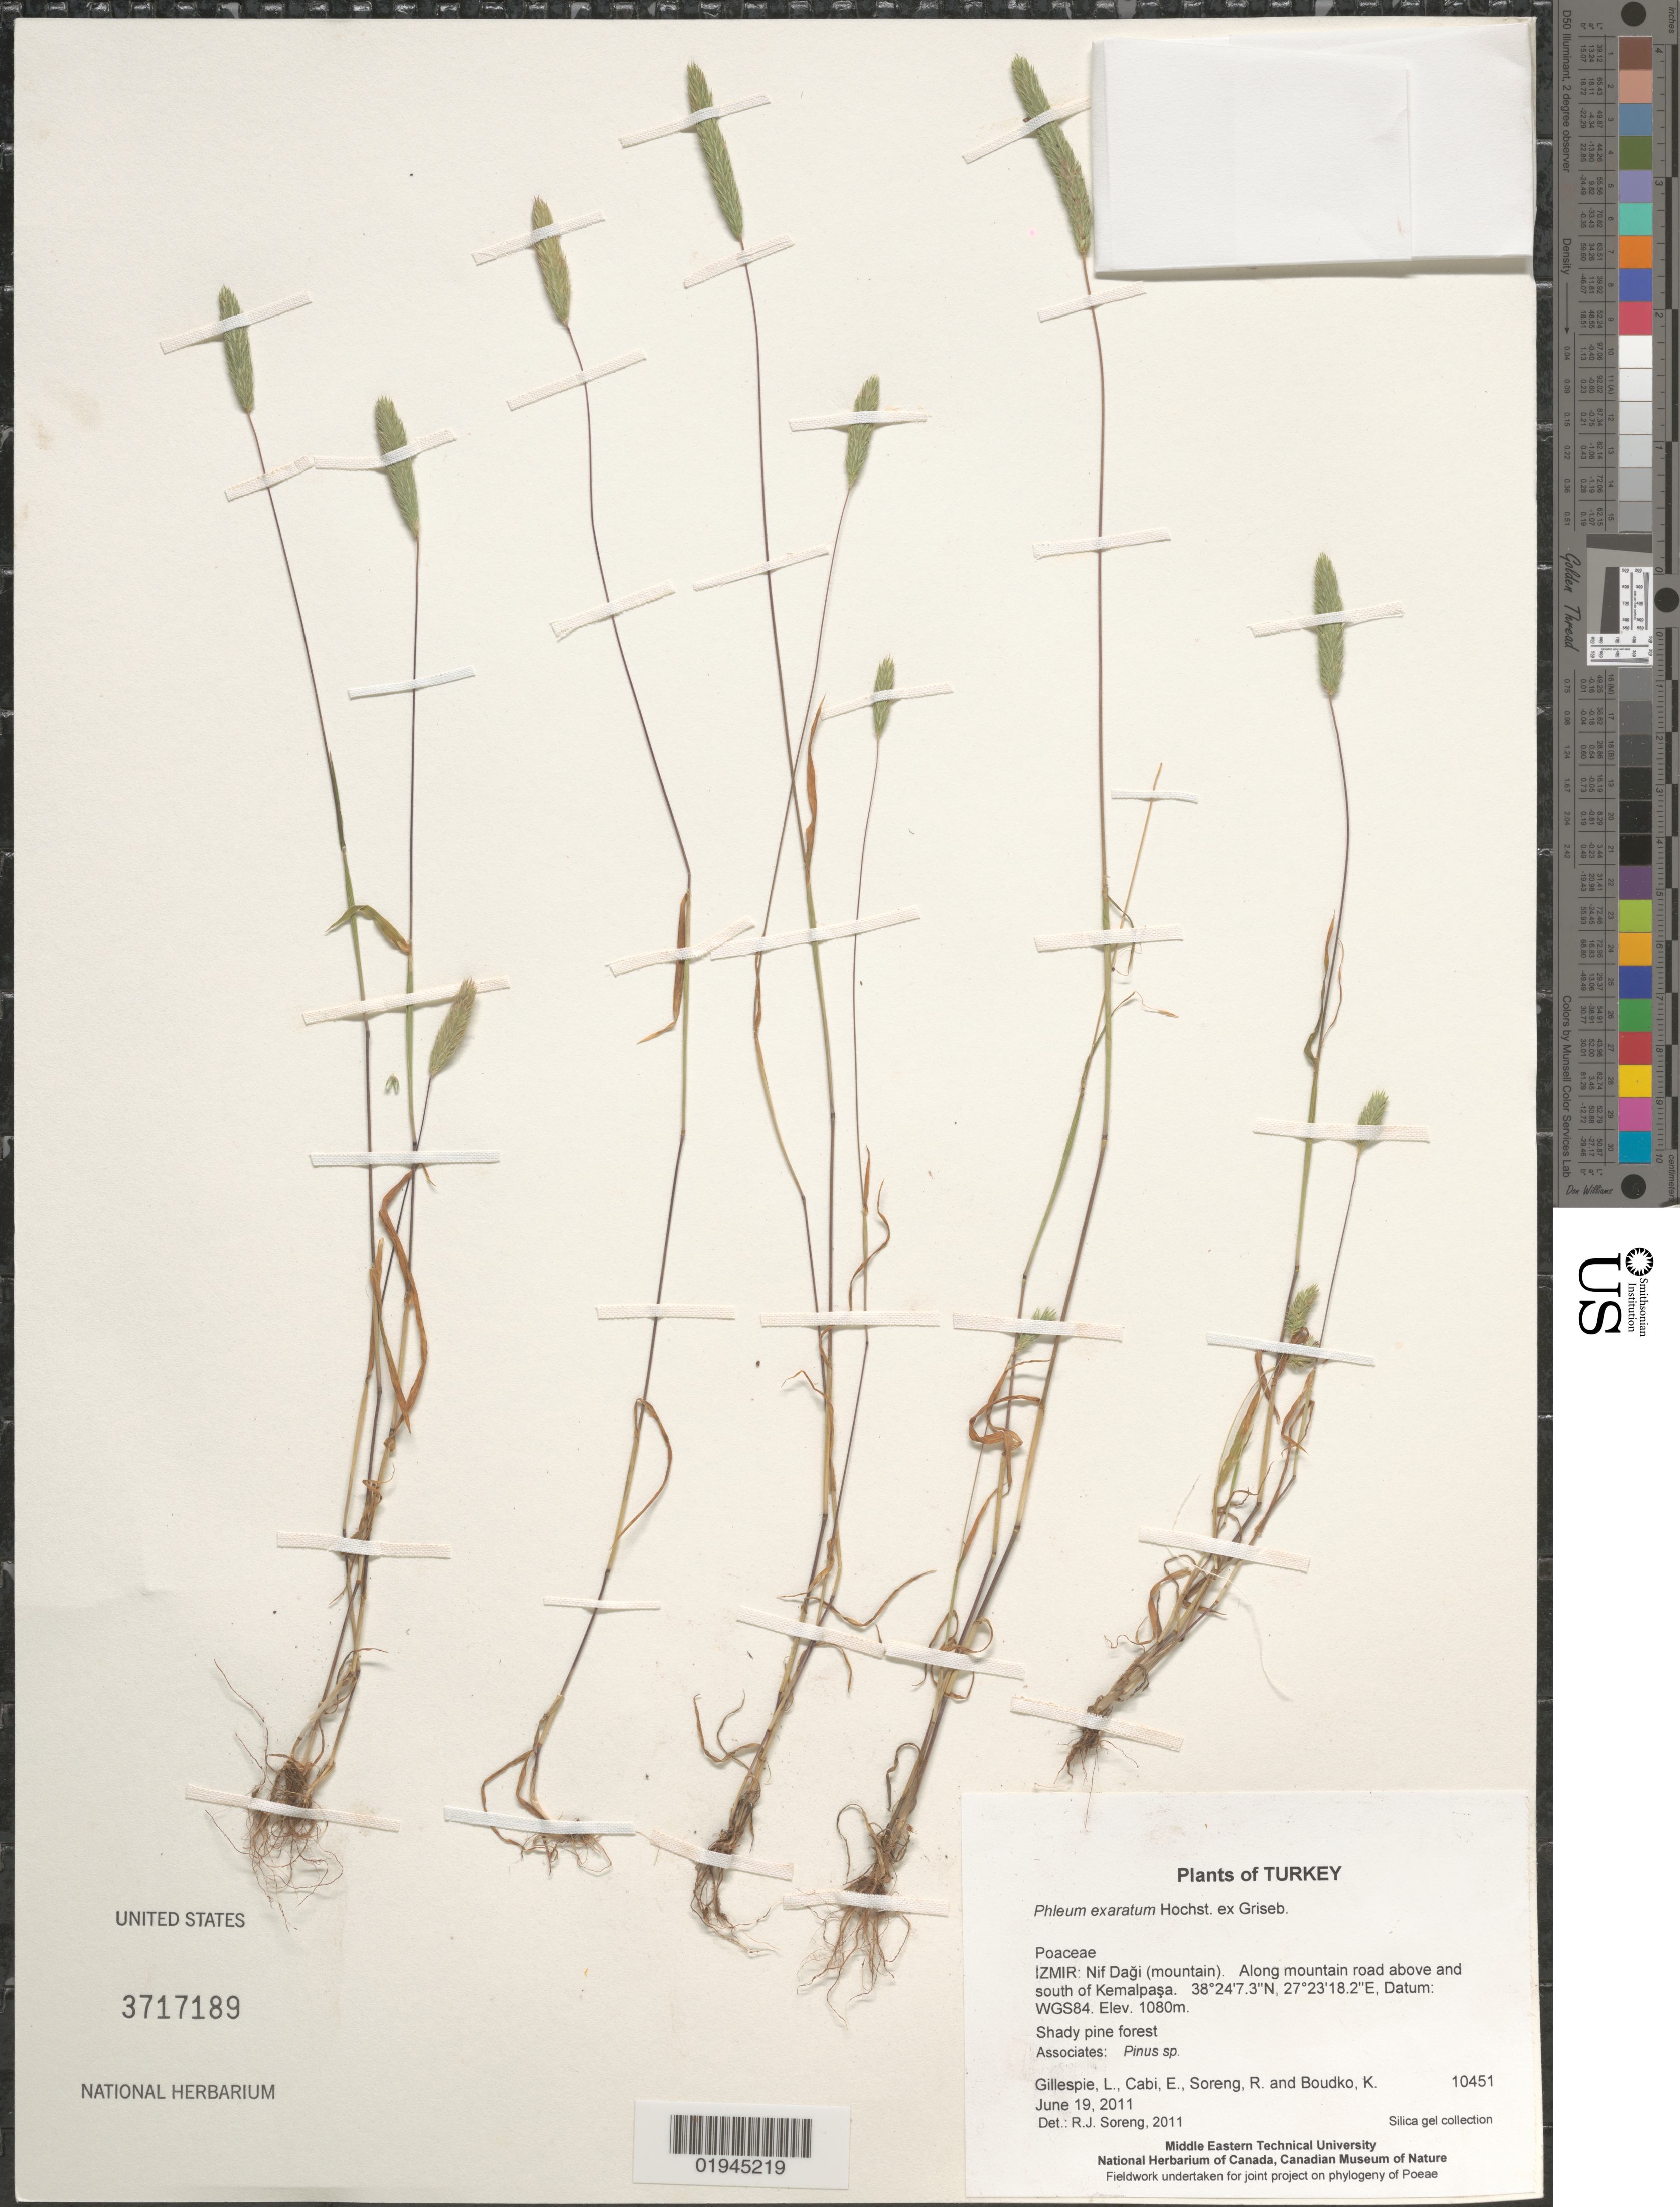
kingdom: Plantae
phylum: Tracheophyta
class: Liliopsida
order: Poales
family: Poaceae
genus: Phleum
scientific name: Phleum exaratum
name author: Hochst. ex Griseb.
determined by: Soreng, Robert J., Research Associate (BOT), Smithsonian Institution - National Museum of Natural History (UNITED STATES)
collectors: L. J. Gillespie, E. Cabi, R. J. Soreng & K. Boudko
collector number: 10451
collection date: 2011-06-19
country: Turkey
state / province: Izmir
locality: Nif Dagi (mountain). Along mountain road above and south of Kemalpasa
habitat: Shady pine forest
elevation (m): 1080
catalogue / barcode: US 3717189